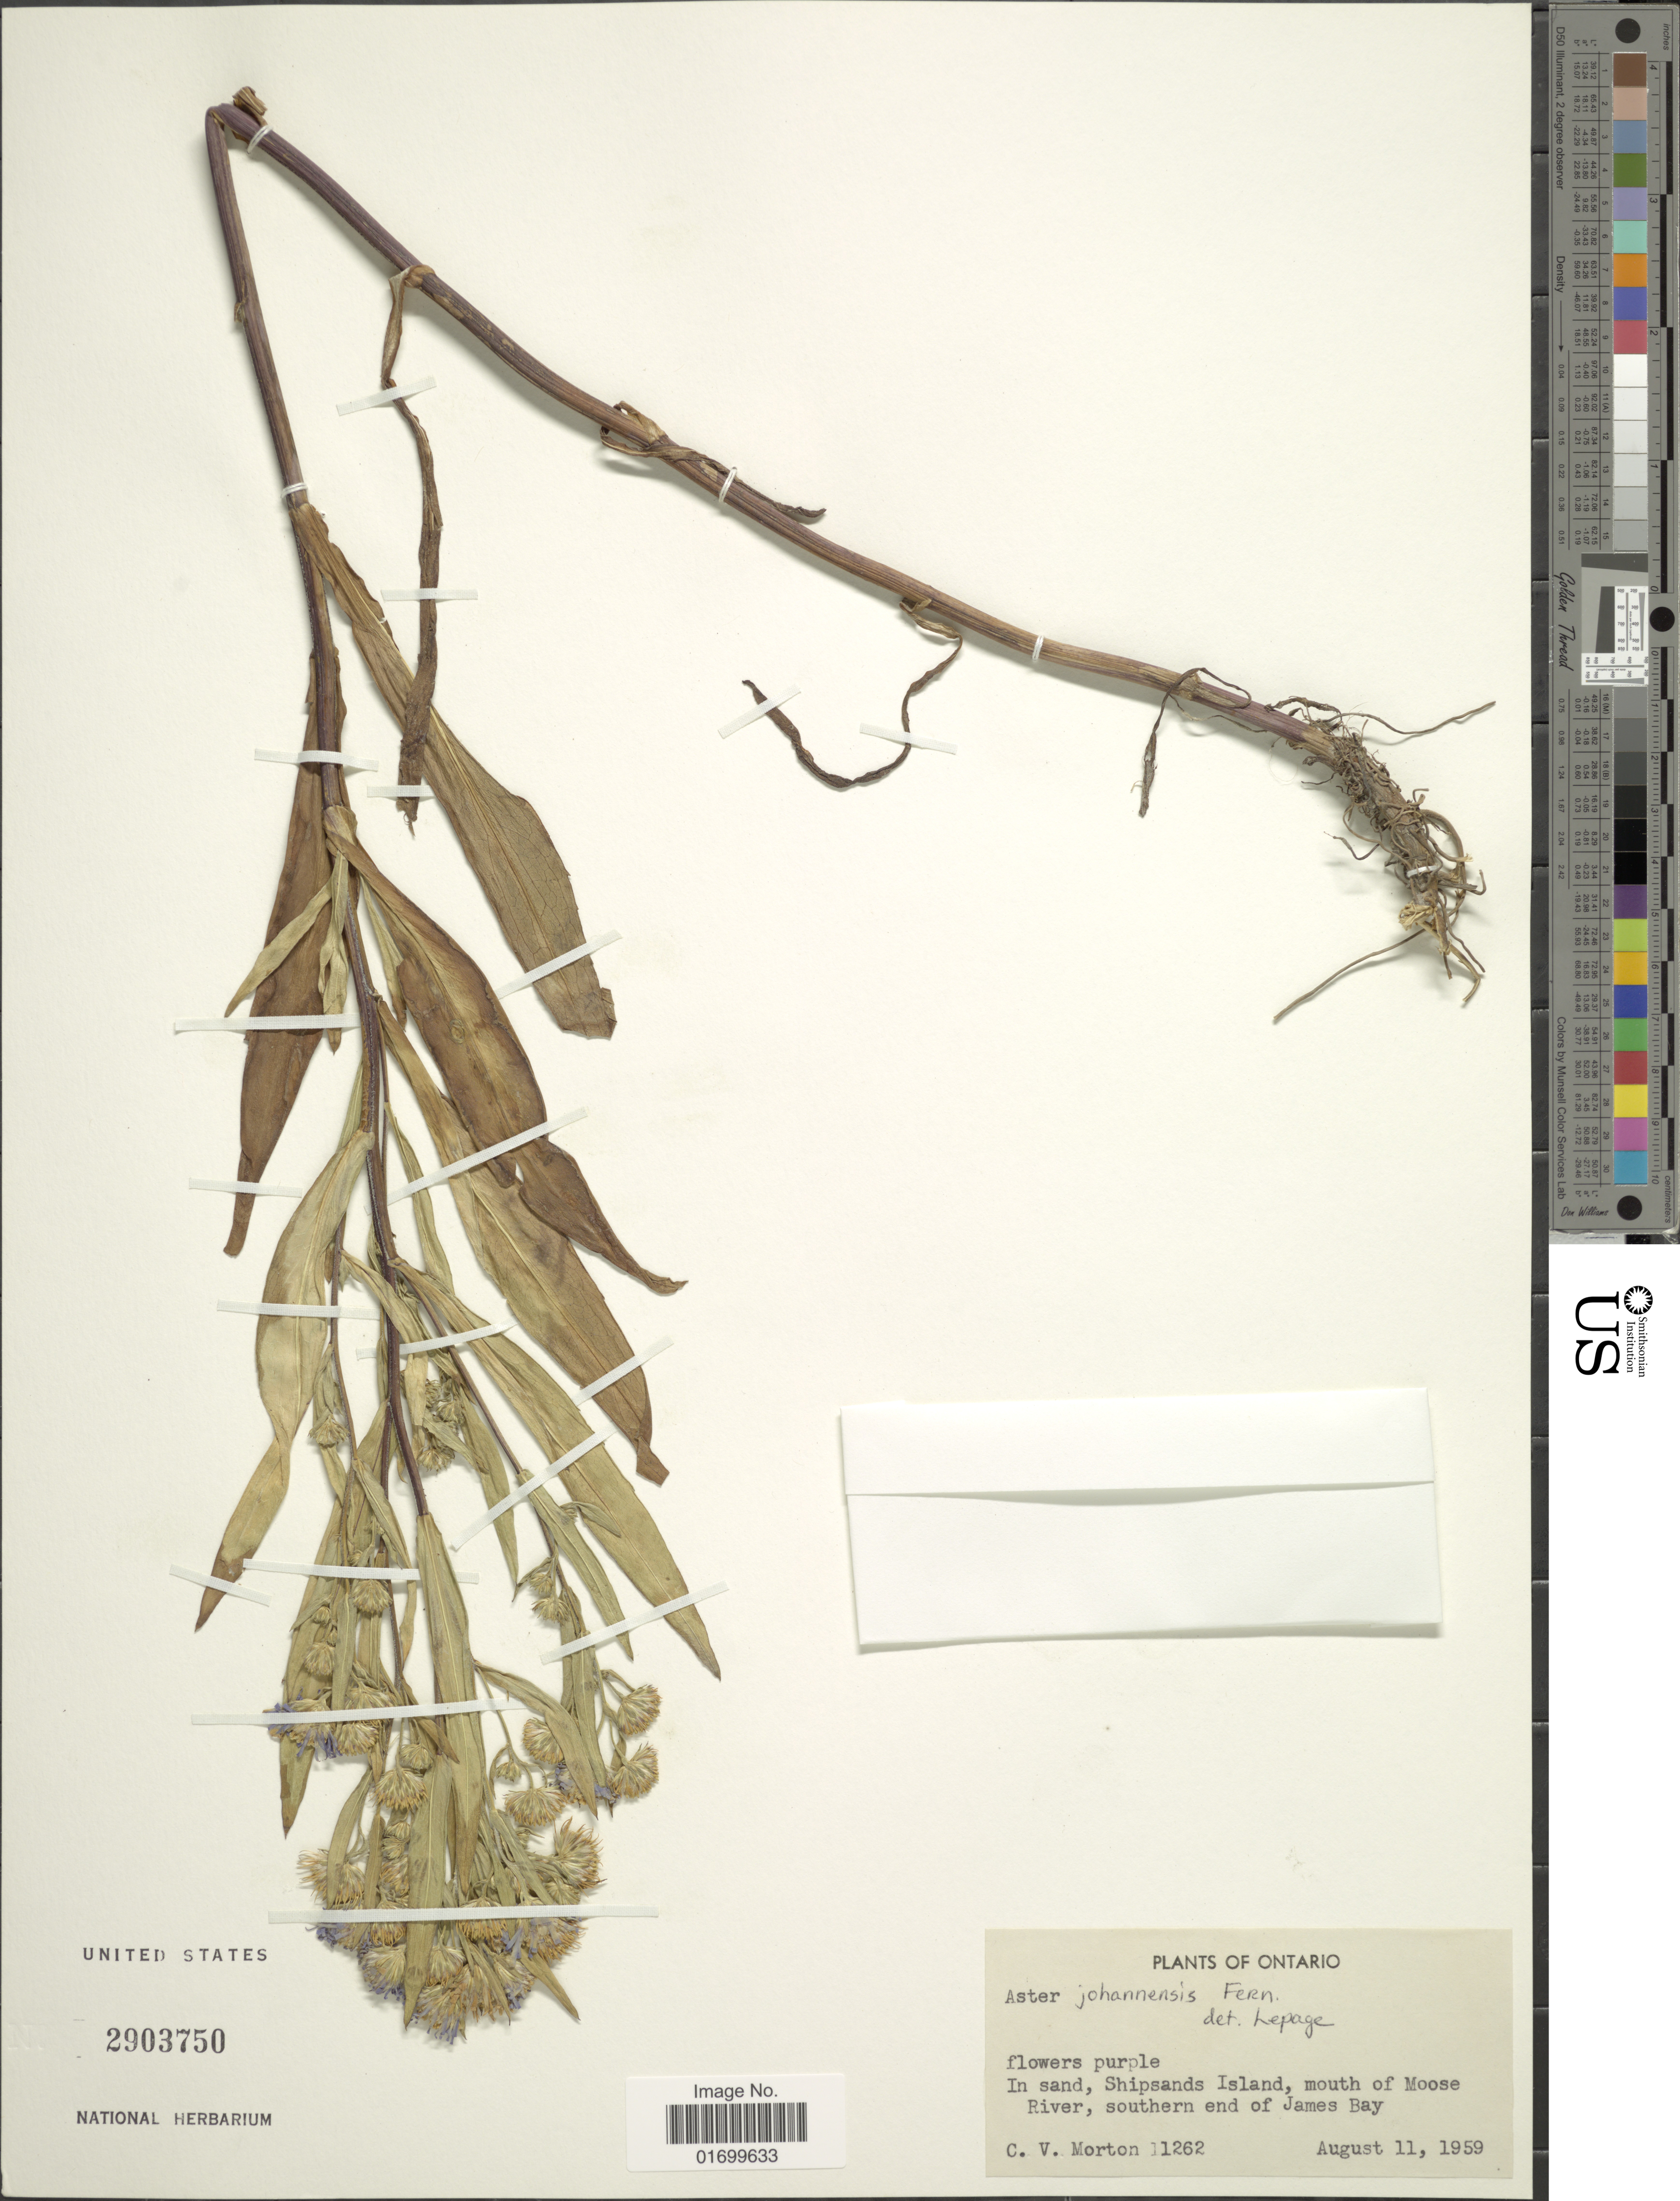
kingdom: Plantae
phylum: Tracheophyta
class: Magnoliopsida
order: Asterales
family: Asteraceae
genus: Symphyotrichum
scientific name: Symphyotrichum novi-belgii var. novi-belgii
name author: (L.) G.L. Nesom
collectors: C. V. Morton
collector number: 11262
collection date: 1959-08-11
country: Canada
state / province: Ontario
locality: In sand, Shipsands Island, mouth of Moose River, southern end of James Bay.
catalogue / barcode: US 2903750